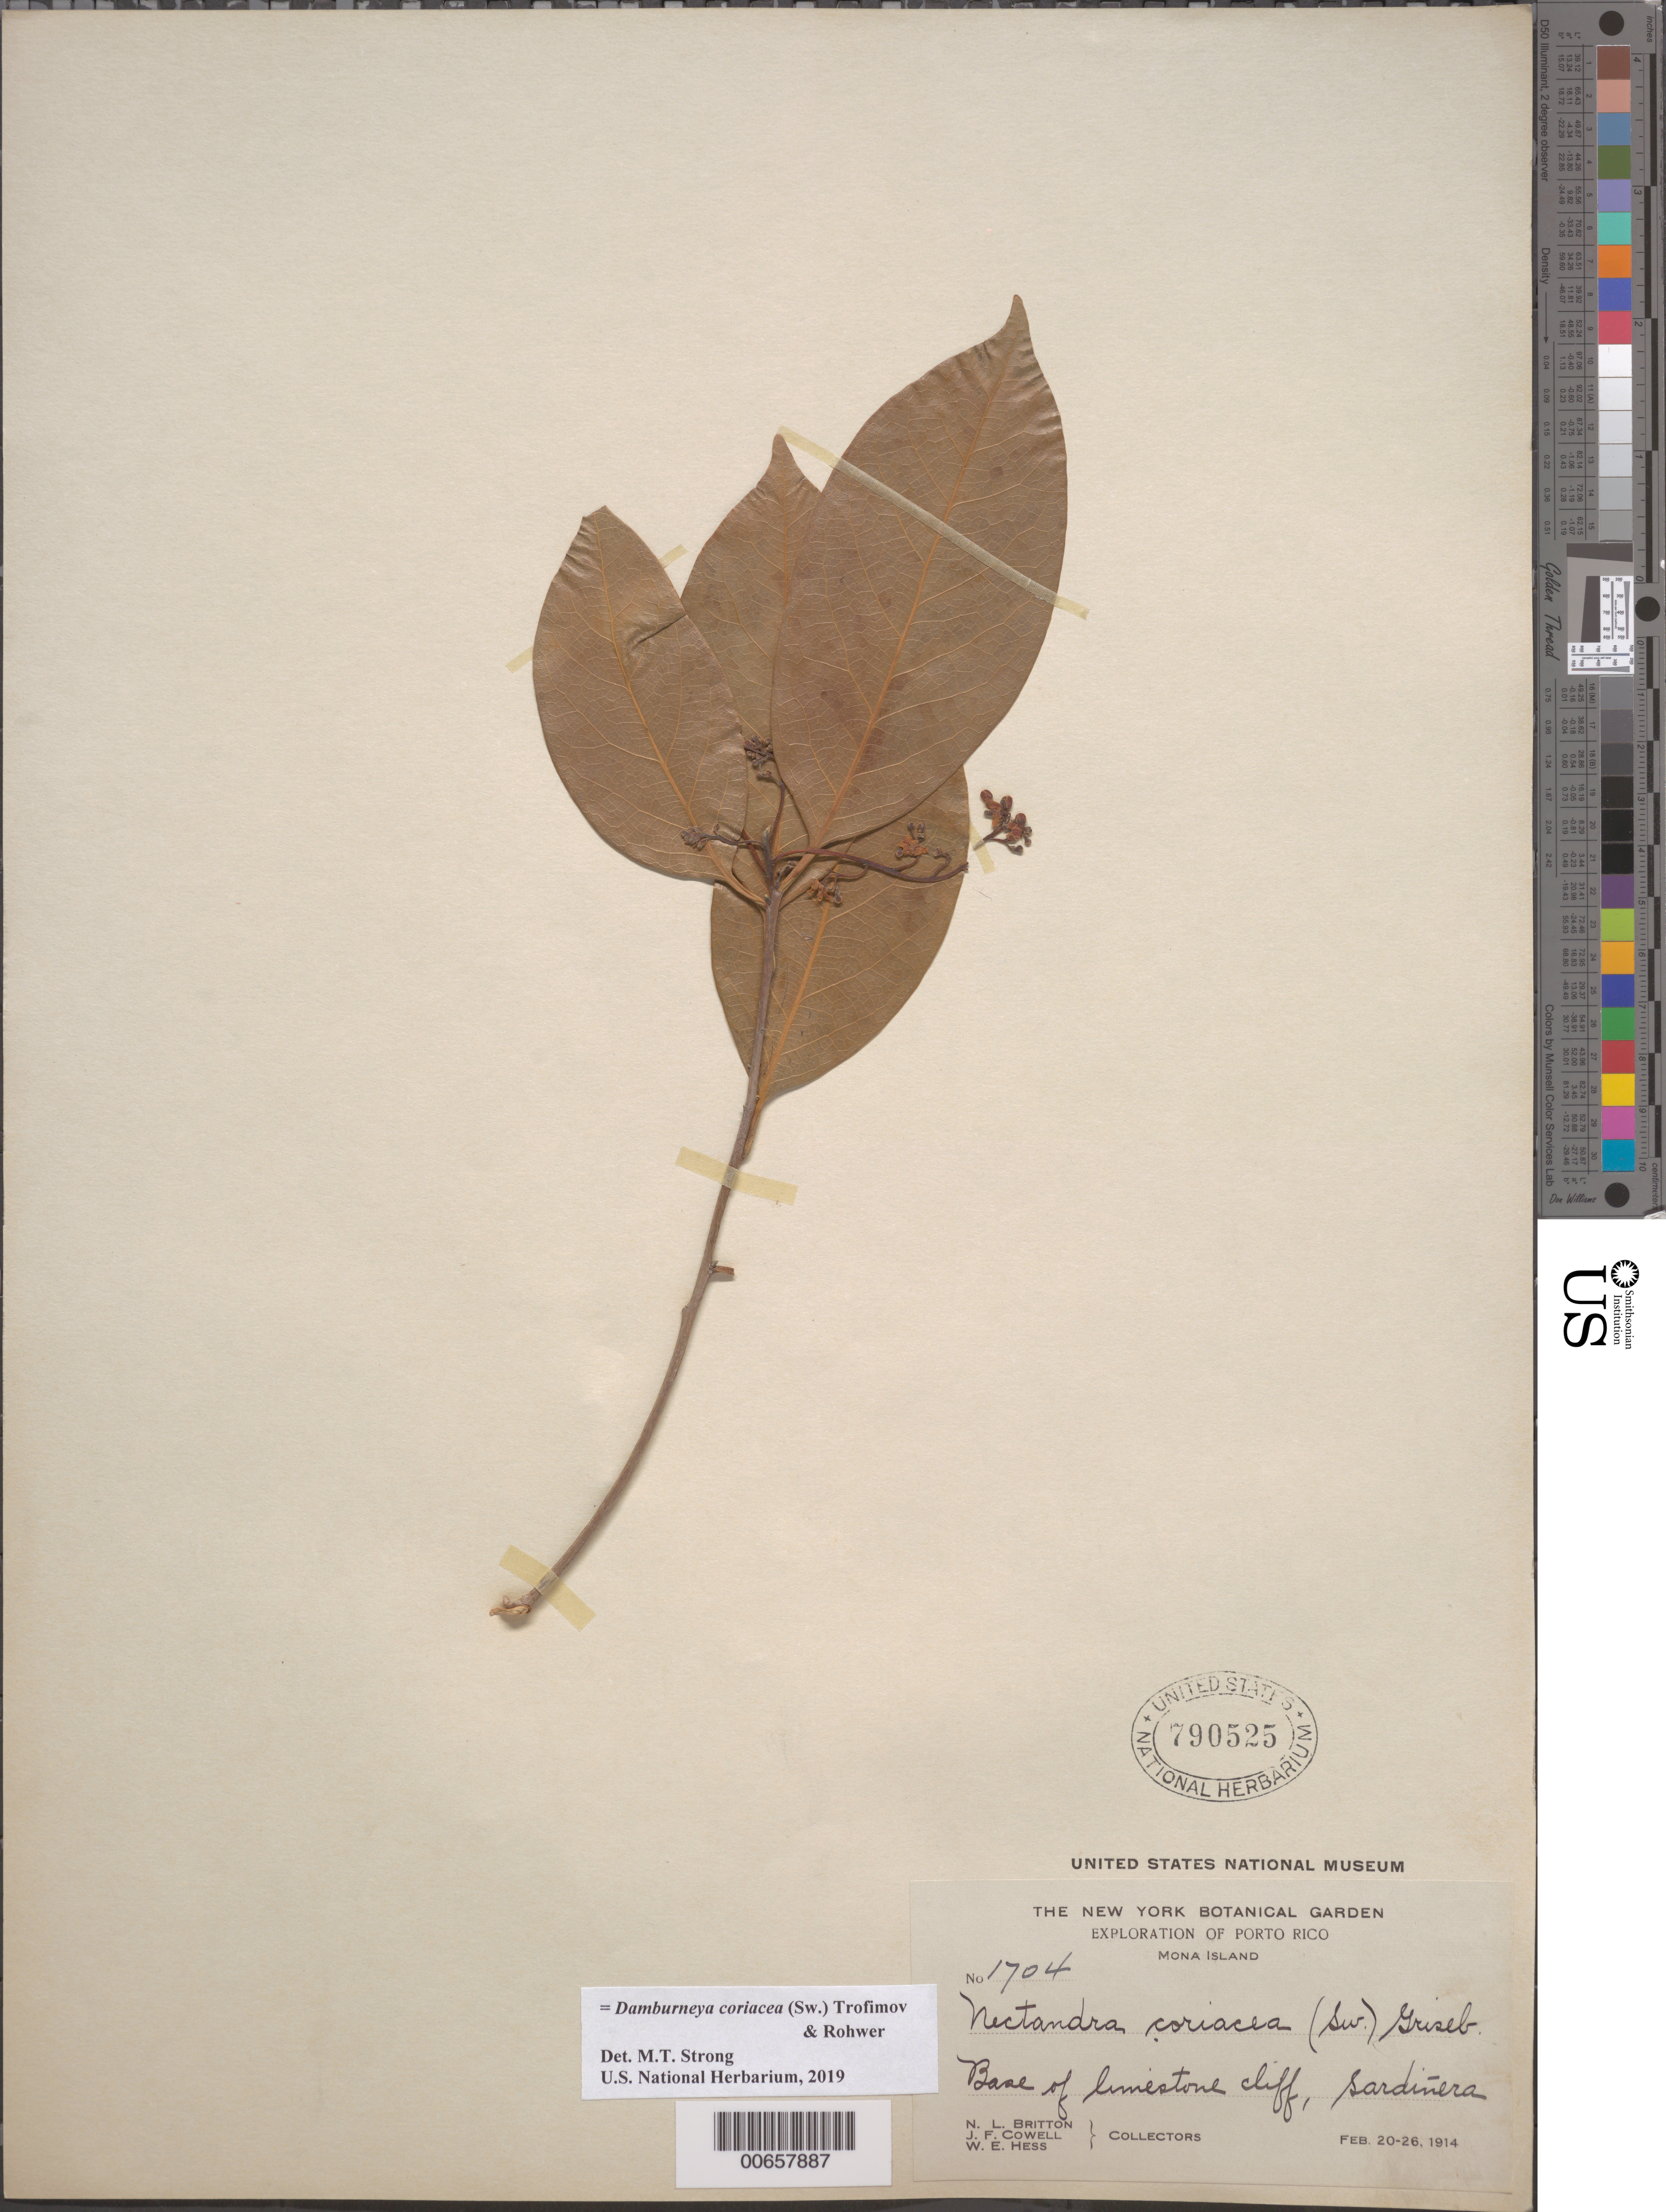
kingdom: Plantae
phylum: Tracheophyta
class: Magnoliopsida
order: Laurales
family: Lauraceae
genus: Damburneya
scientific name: Damburneya coriacea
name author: (Sw.) Trofimov & Rohwer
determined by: Strong, M. T., (US), Smithsonian Institution - National Museum of Natural History (UNITED STATES)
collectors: N. Britton, J. F. Cowell & W. Hess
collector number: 1704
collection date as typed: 20 Feb 1914 to 26 Feb 1914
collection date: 1914-02-20/1914-02-26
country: Puerto Rico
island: Mona Island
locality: Sardinera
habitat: Base of limestone cliff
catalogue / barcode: US 790525